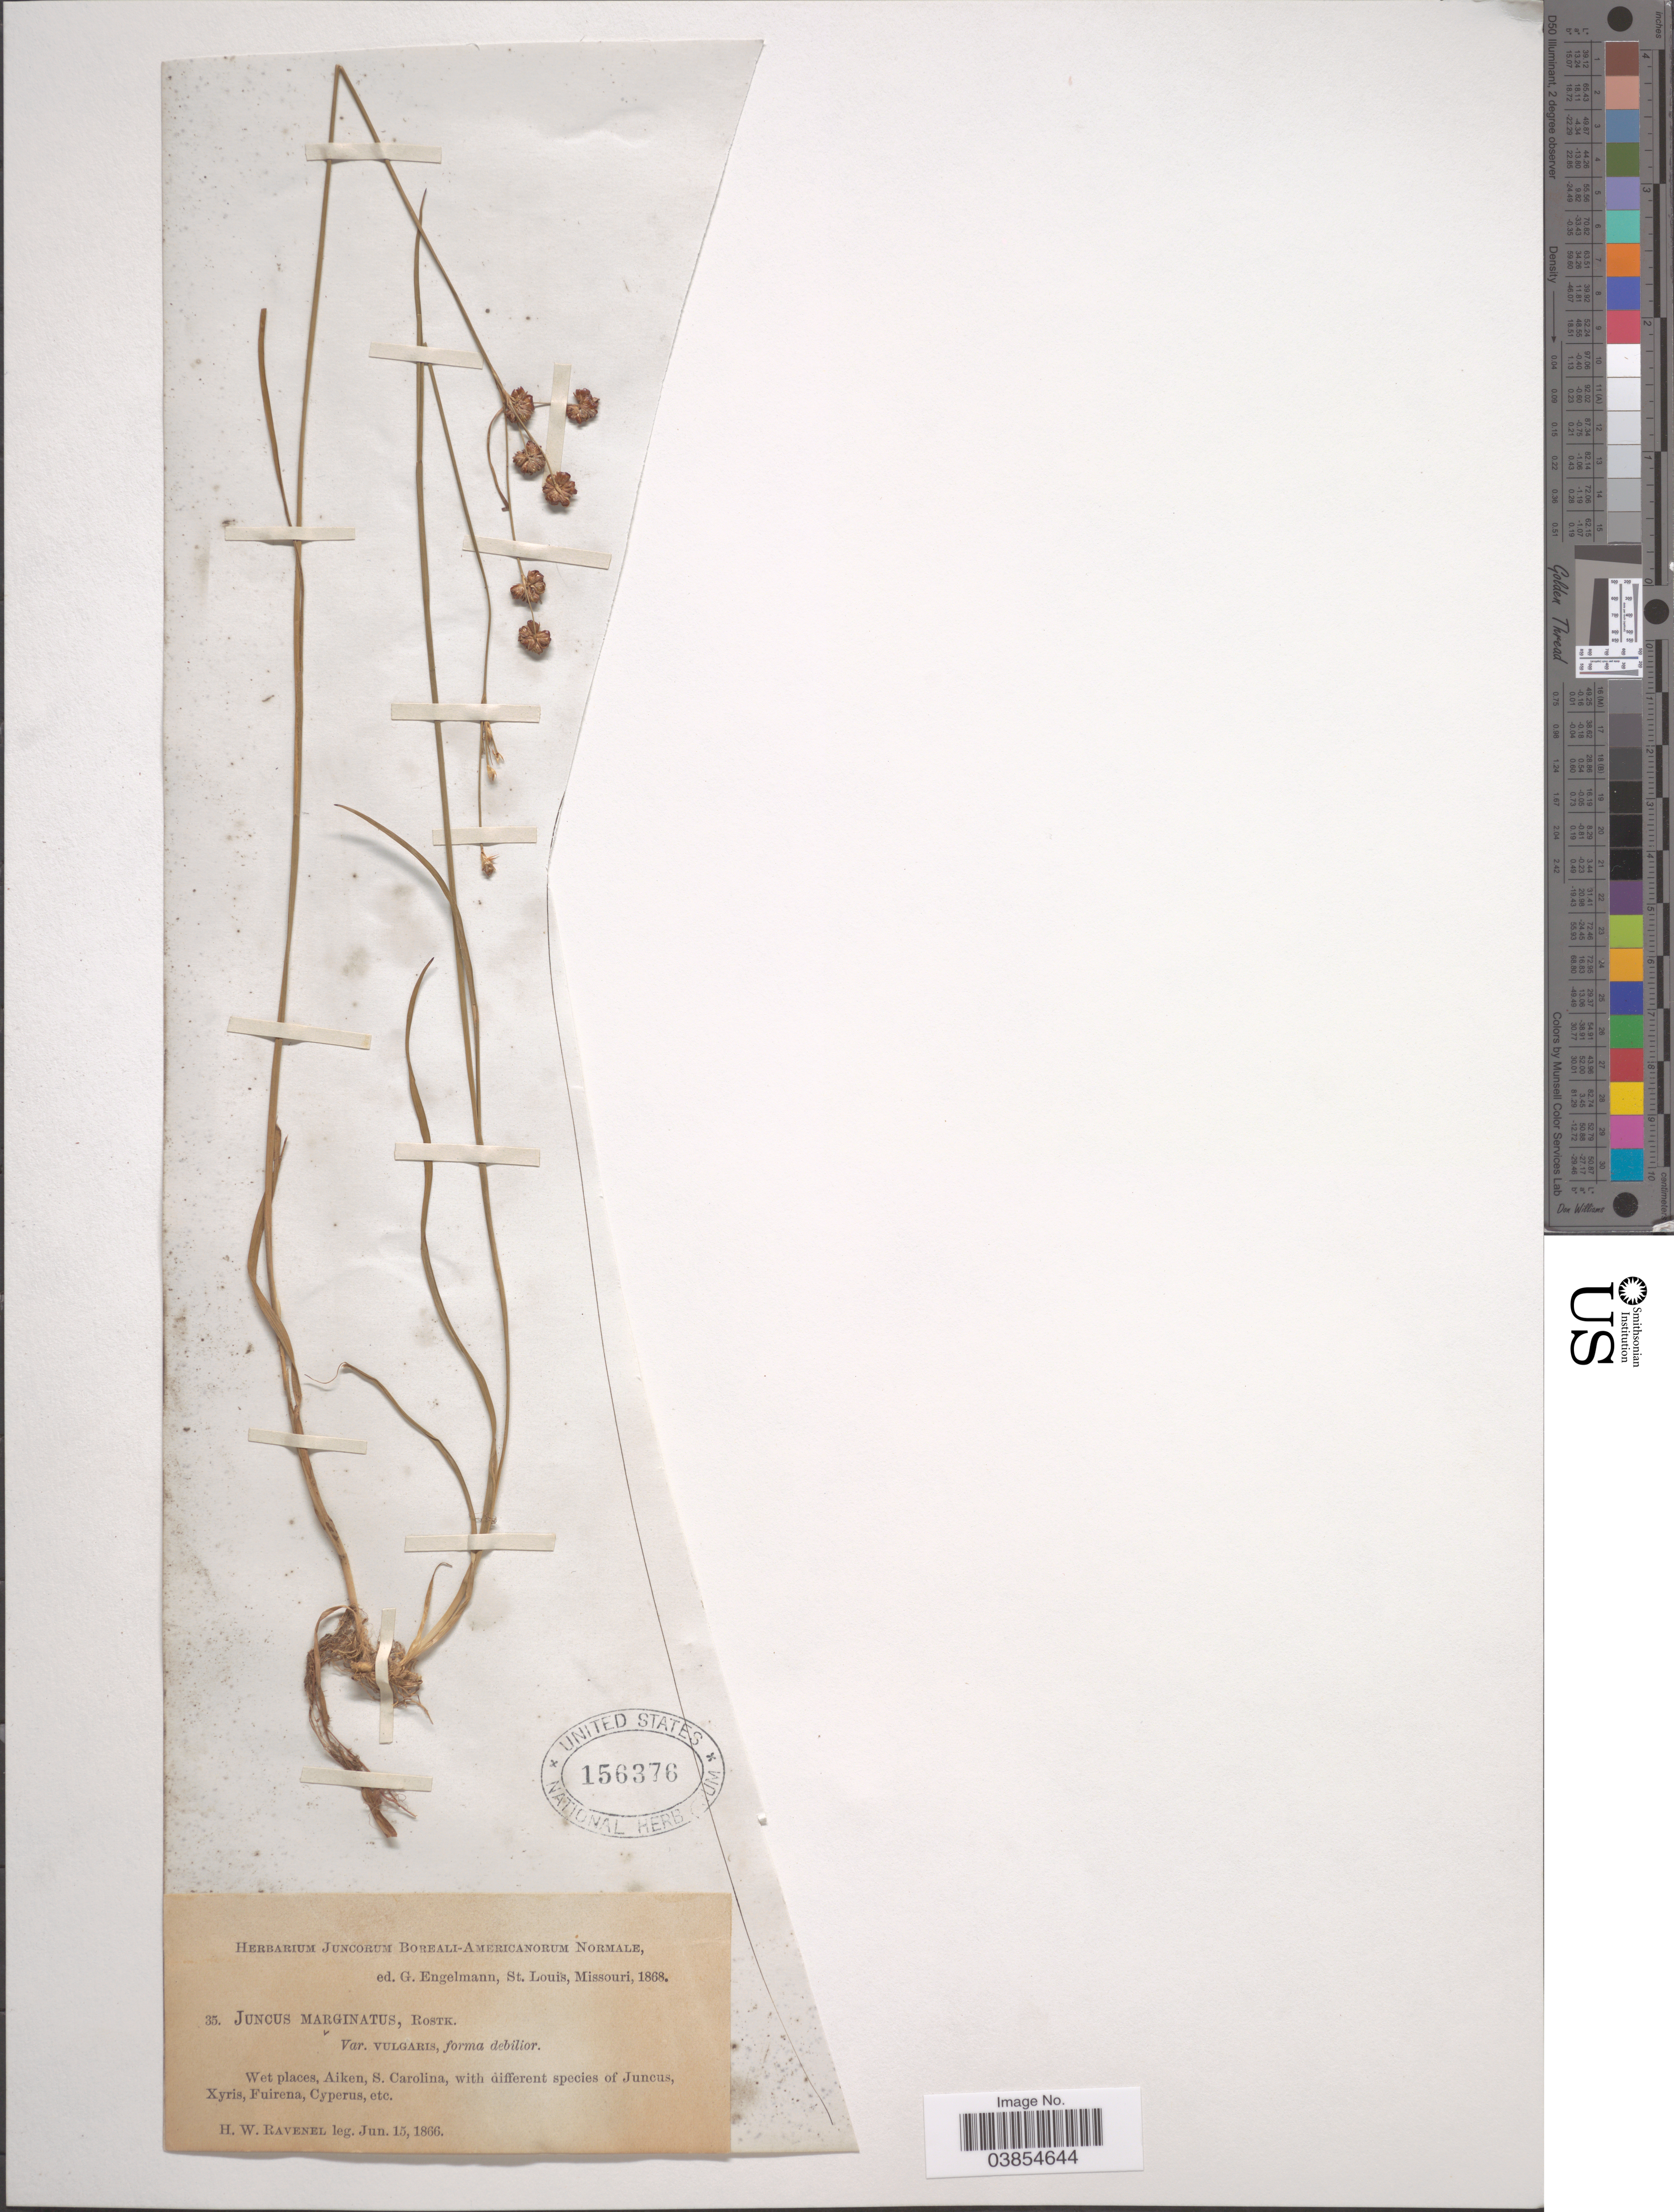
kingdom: Plantae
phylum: Tracheophyta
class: Liliopsida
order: Poales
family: Juncaceae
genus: Juncus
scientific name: Juncus marginatus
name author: Rostk.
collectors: H. Ravenel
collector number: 35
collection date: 1866-06-15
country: United States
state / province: South Carolina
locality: Wet places, Aiken, S. Carolina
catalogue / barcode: US 156376